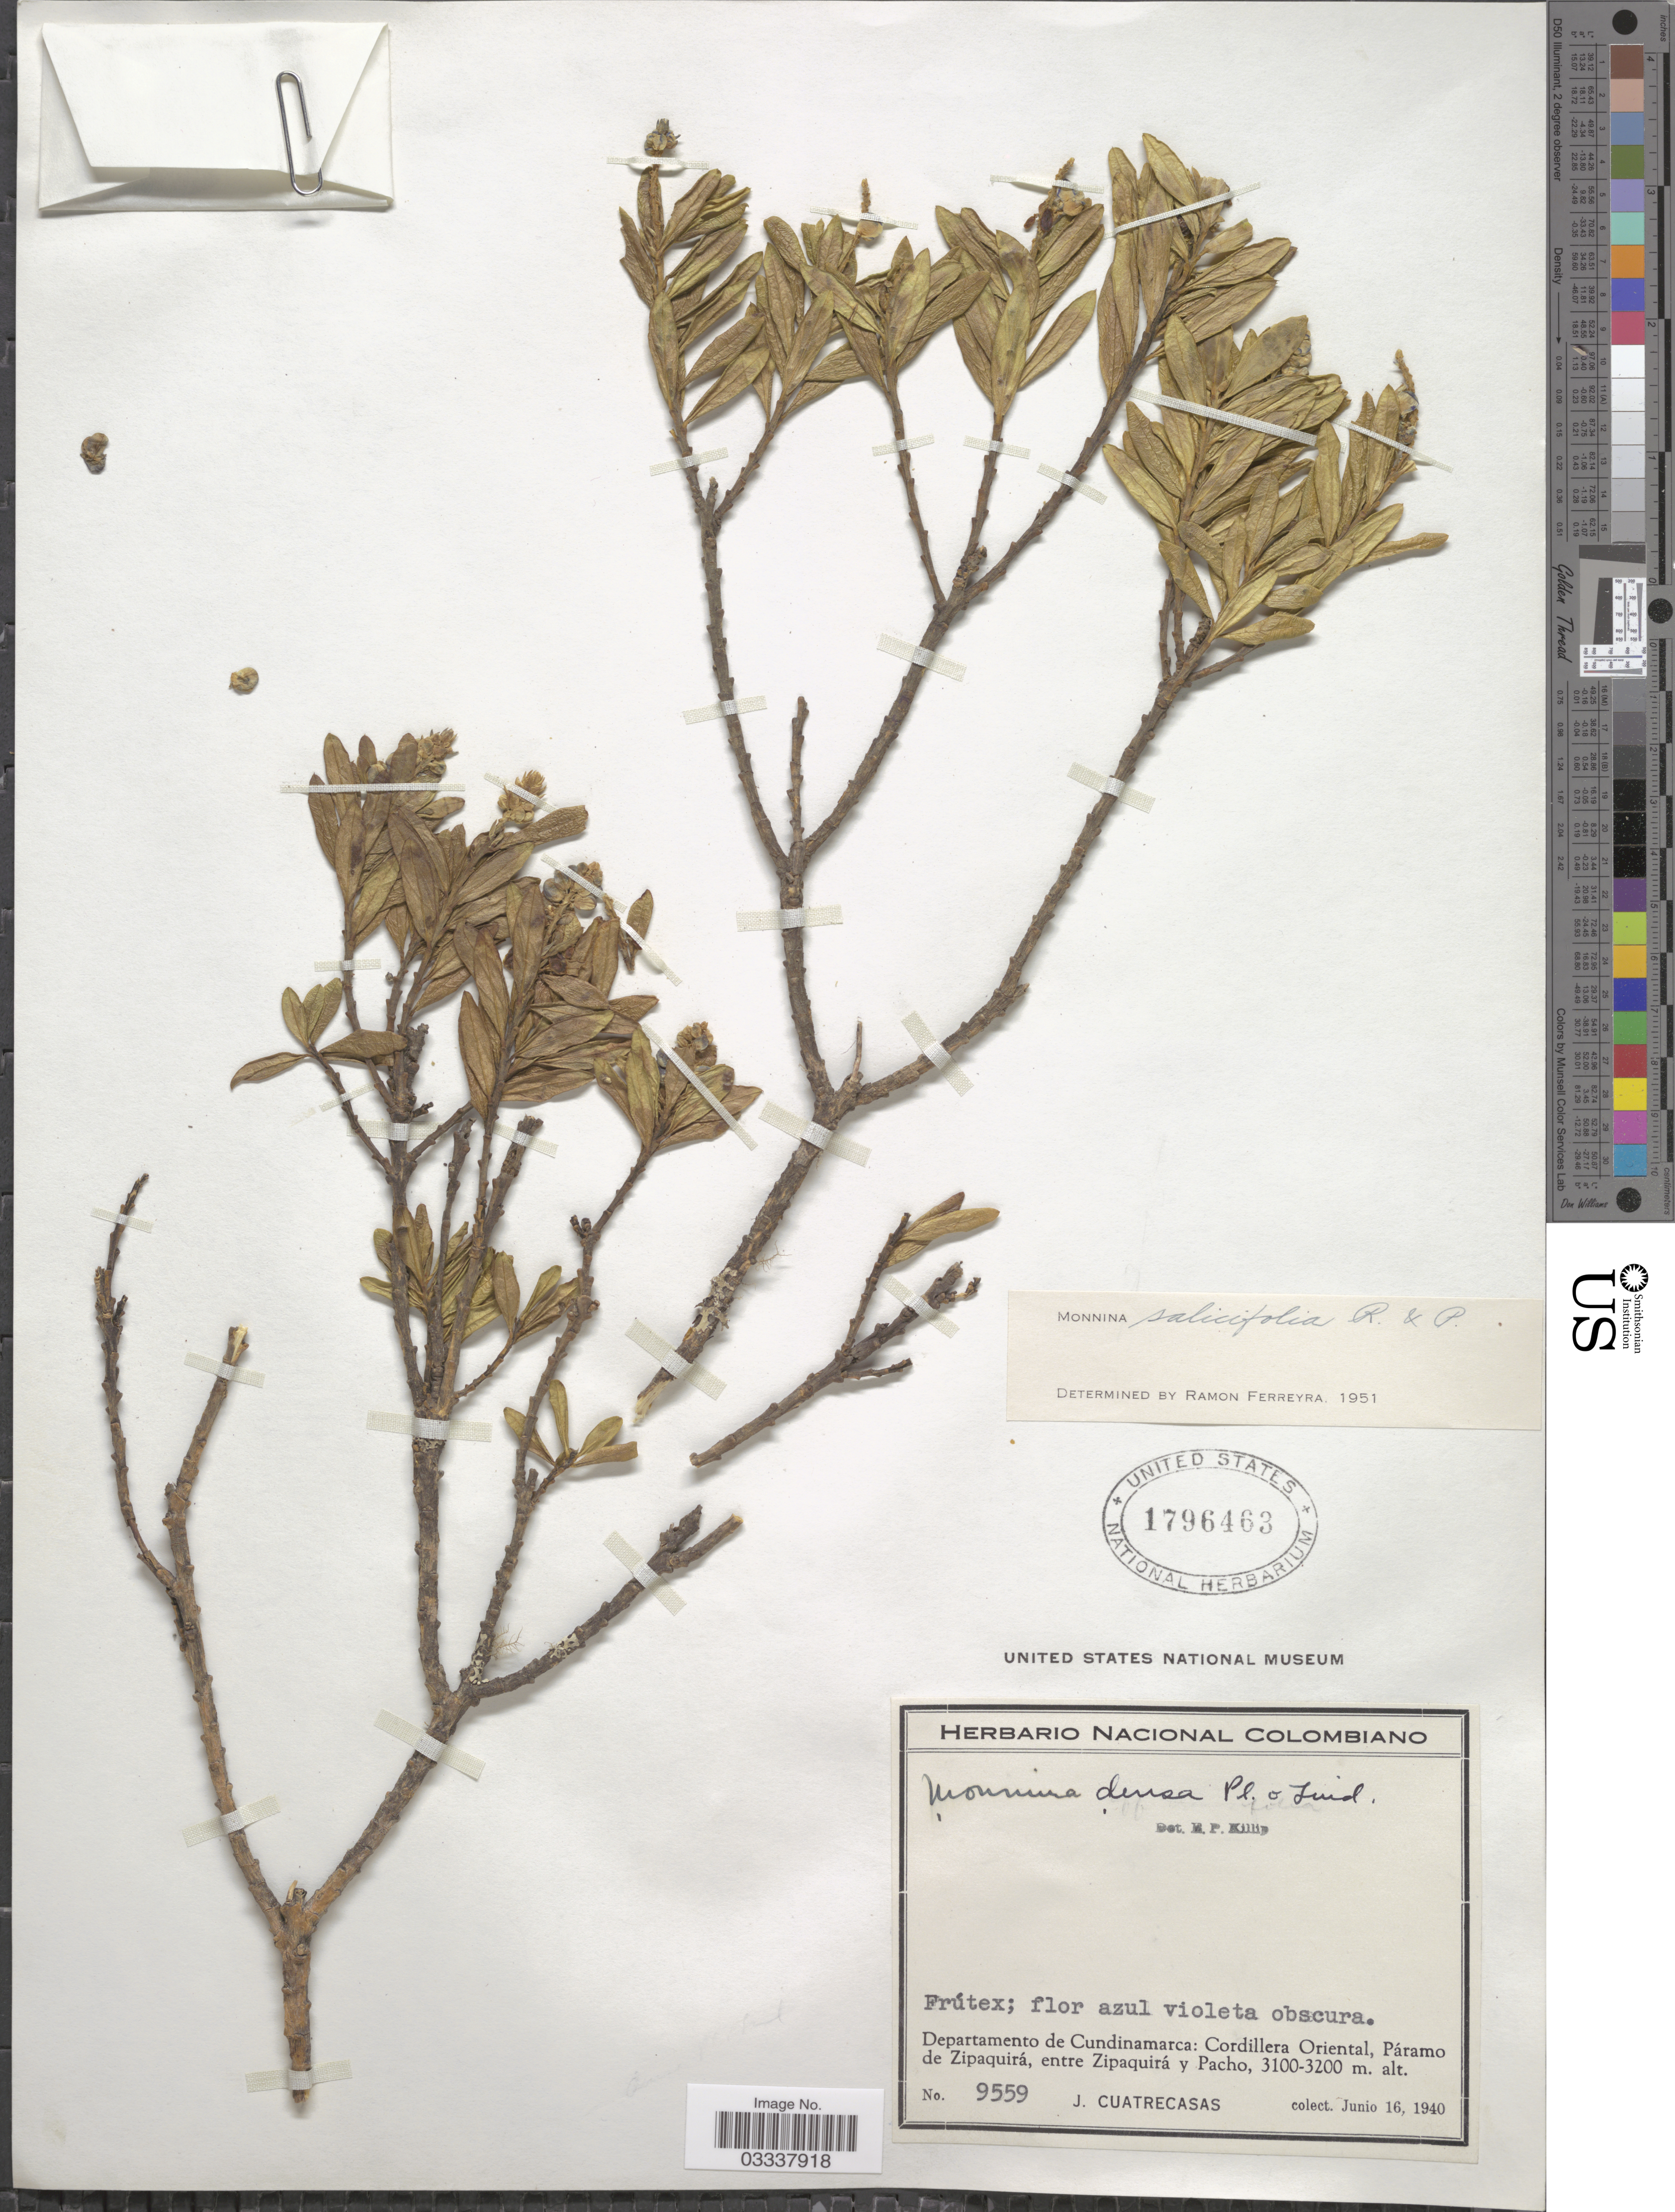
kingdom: Plantae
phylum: Tracheophyta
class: Magnoliopsida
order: Fabales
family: Polygalaceae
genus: Monnina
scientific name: Monnina salicifolia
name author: Ruiz & Pav.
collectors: J. Cuatrecasas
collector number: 9559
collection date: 1940-06-16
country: Colombia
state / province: Cundinamarca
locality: Departamento de Cundinamarca: Cordillera Oriental, Páramo de Zipaquirá, entre Zipaquirá y Pacho.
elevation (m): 3100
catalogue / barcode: US 1796463